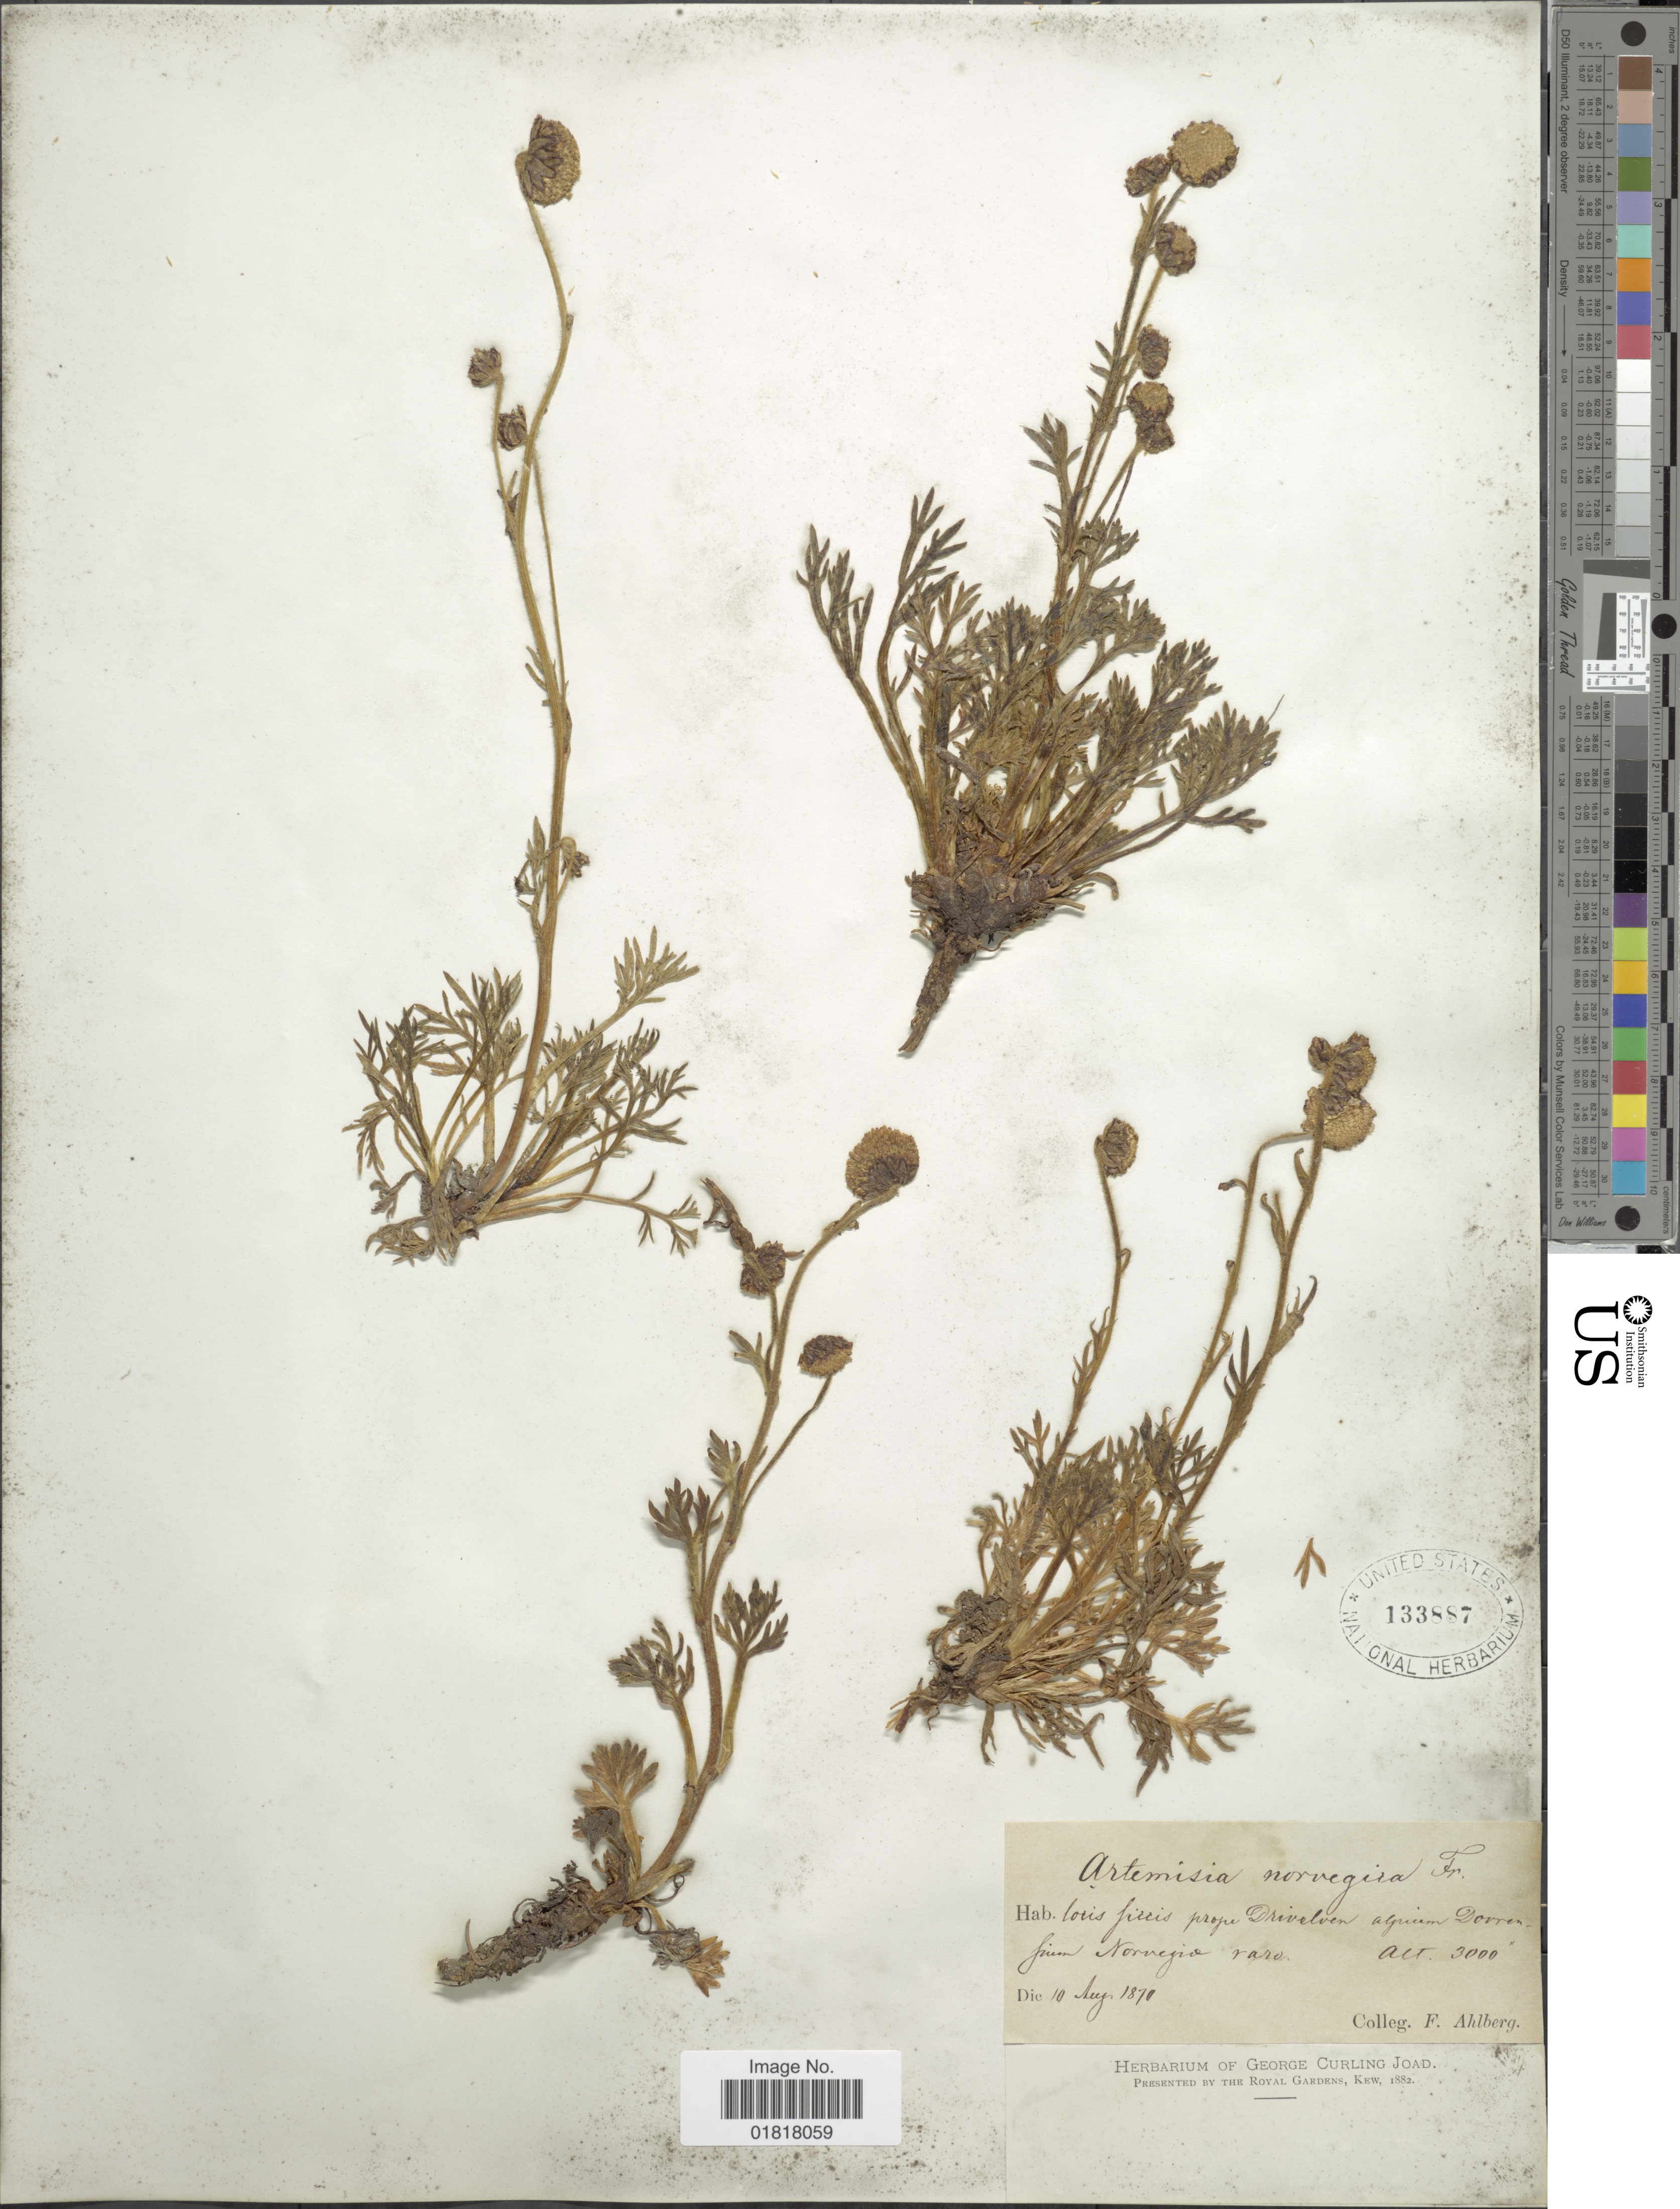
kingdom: Plantae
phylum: Tracheophyta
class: Magnoliopsida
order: Asterales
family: Asteraceae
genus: Artemisia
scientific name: Artemisia norvegica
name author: Fr.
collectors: F. Ahlberg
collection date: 1870-08-10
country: Norway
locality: Locis siccis prope Drivelven alpium Dovrensium Norvegia raro.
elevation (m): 914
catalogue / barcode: US 133887